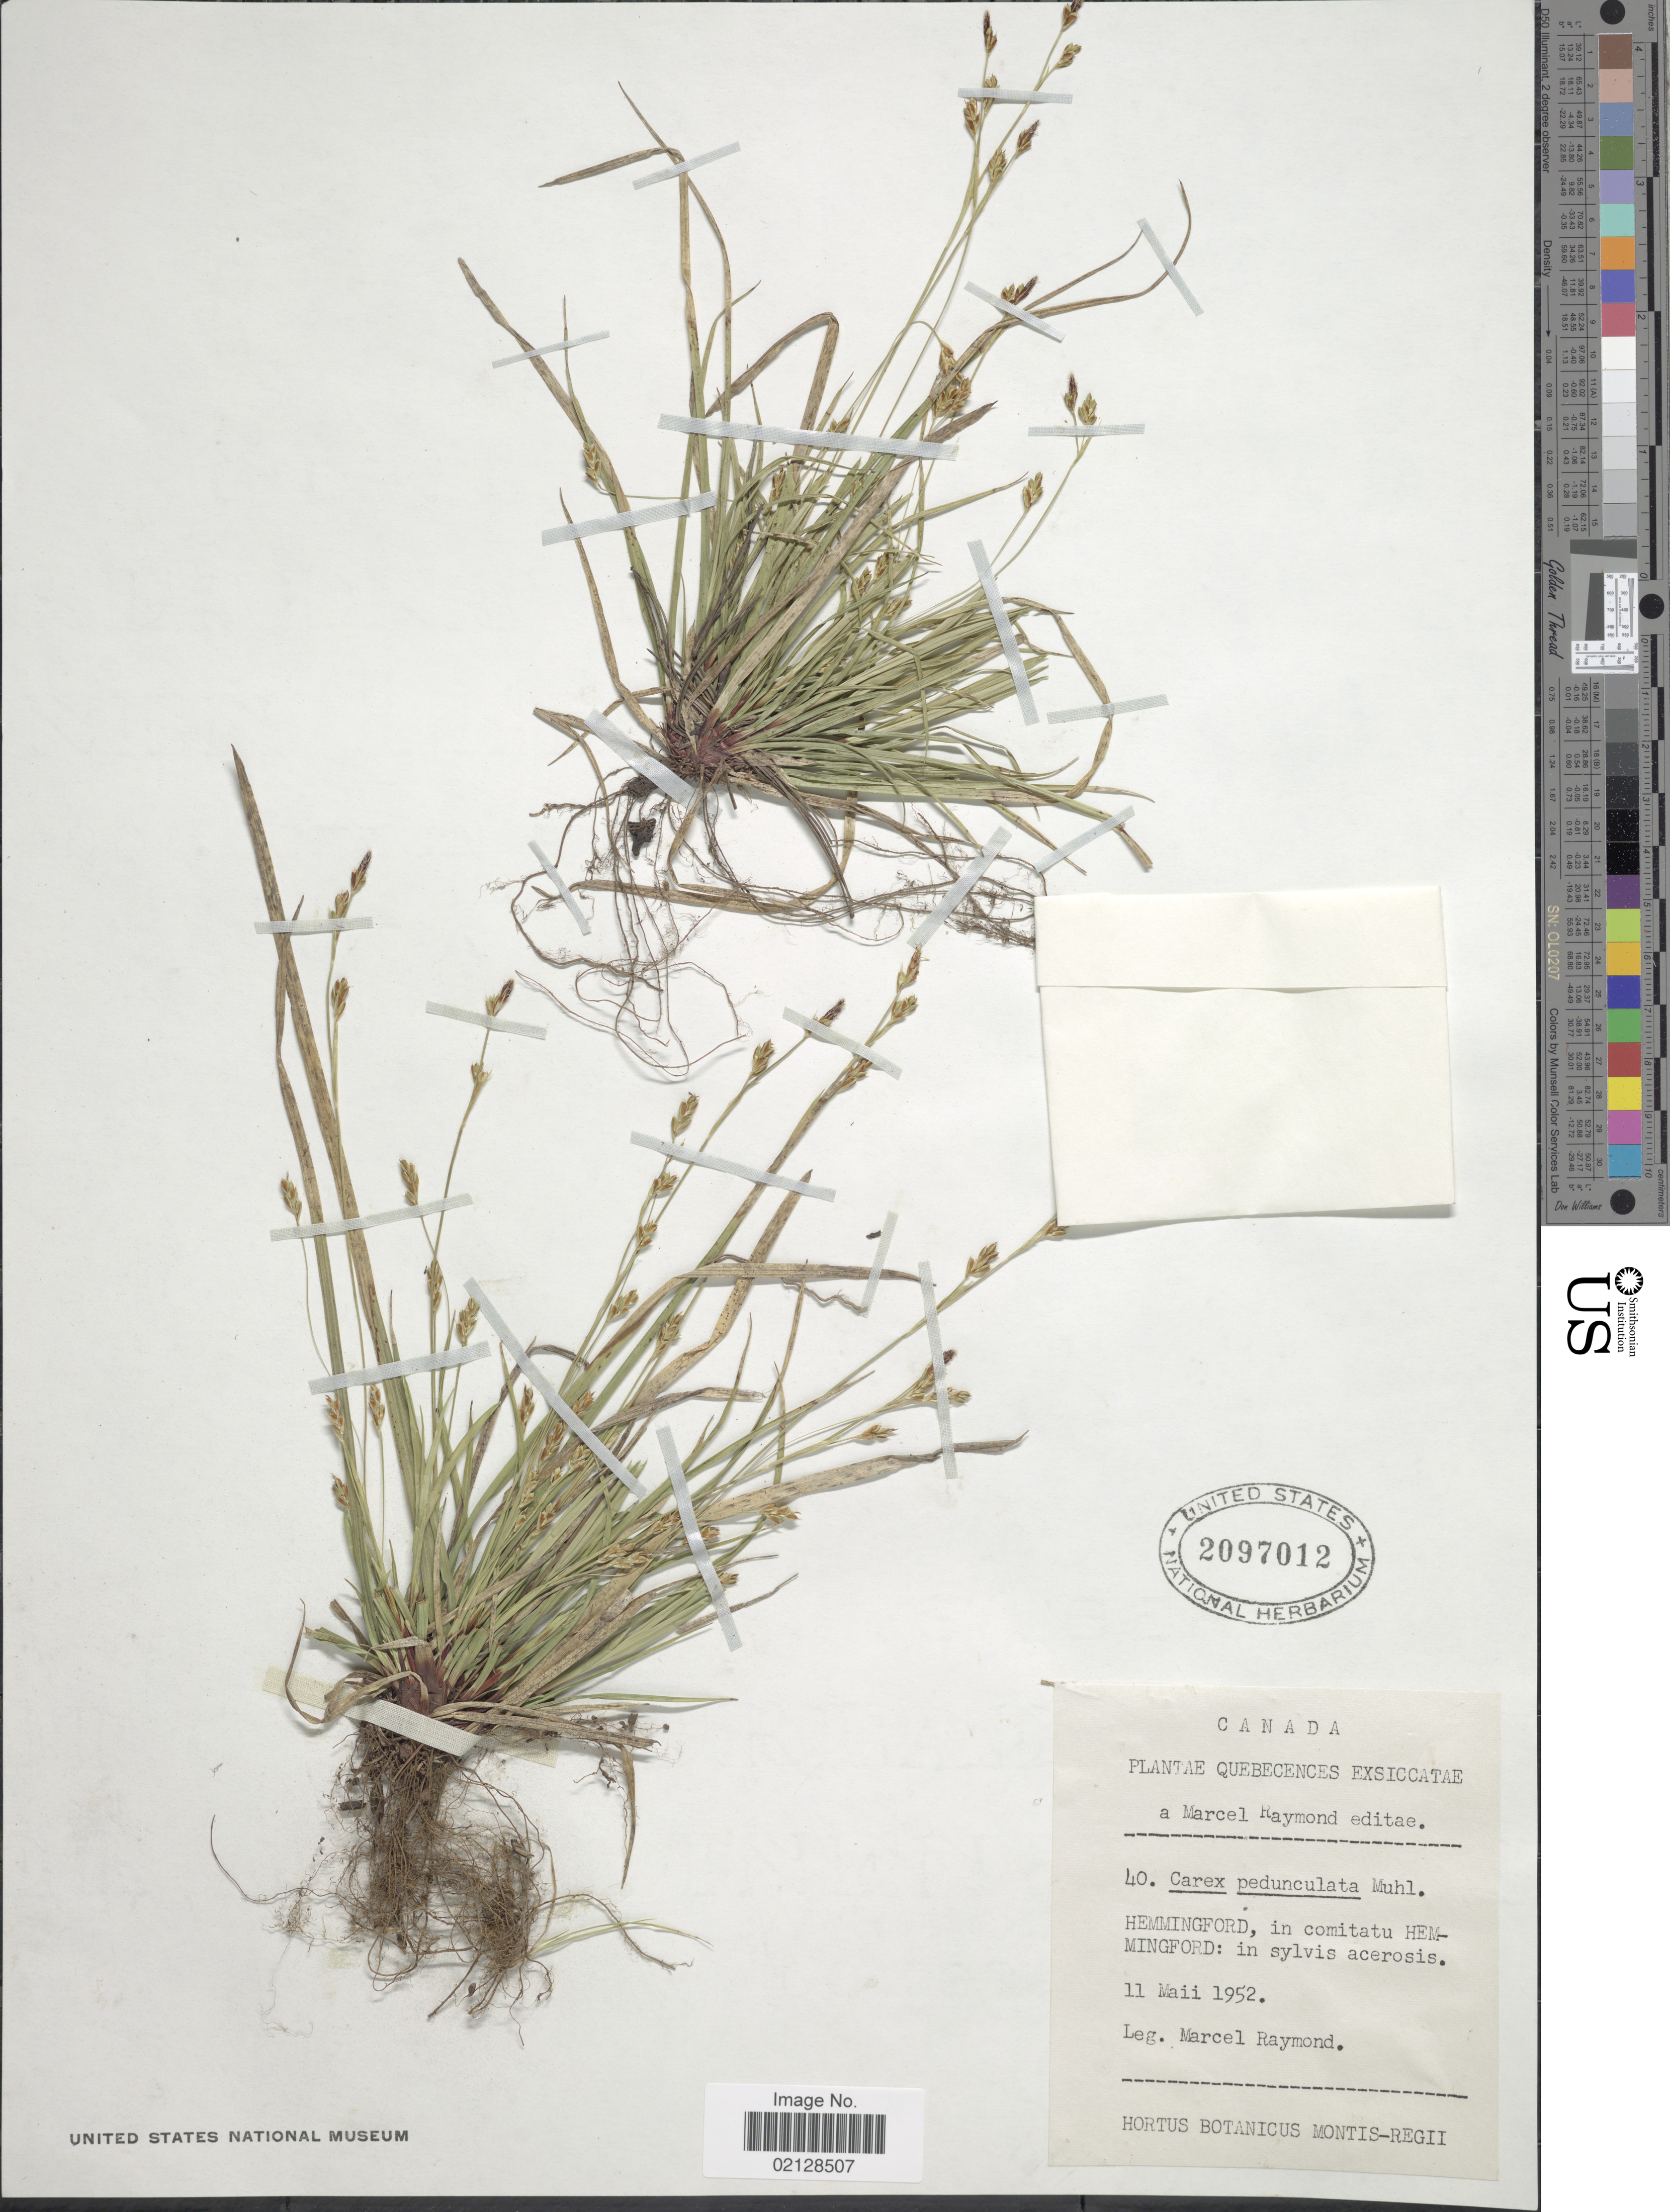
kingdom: Plantae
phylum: Tracheophyta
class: Liliopsida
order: Poales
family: Cyperaceae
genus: Carex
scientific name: Carex pedunculata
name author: Muhl. ex Willd.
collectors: M. Raymond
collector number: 40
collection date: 1952-05-11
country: Canada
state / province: Quebec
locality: Hemmingford, in comitatu Hemmingford: in sylvis acerosis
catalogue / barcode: US 2097012